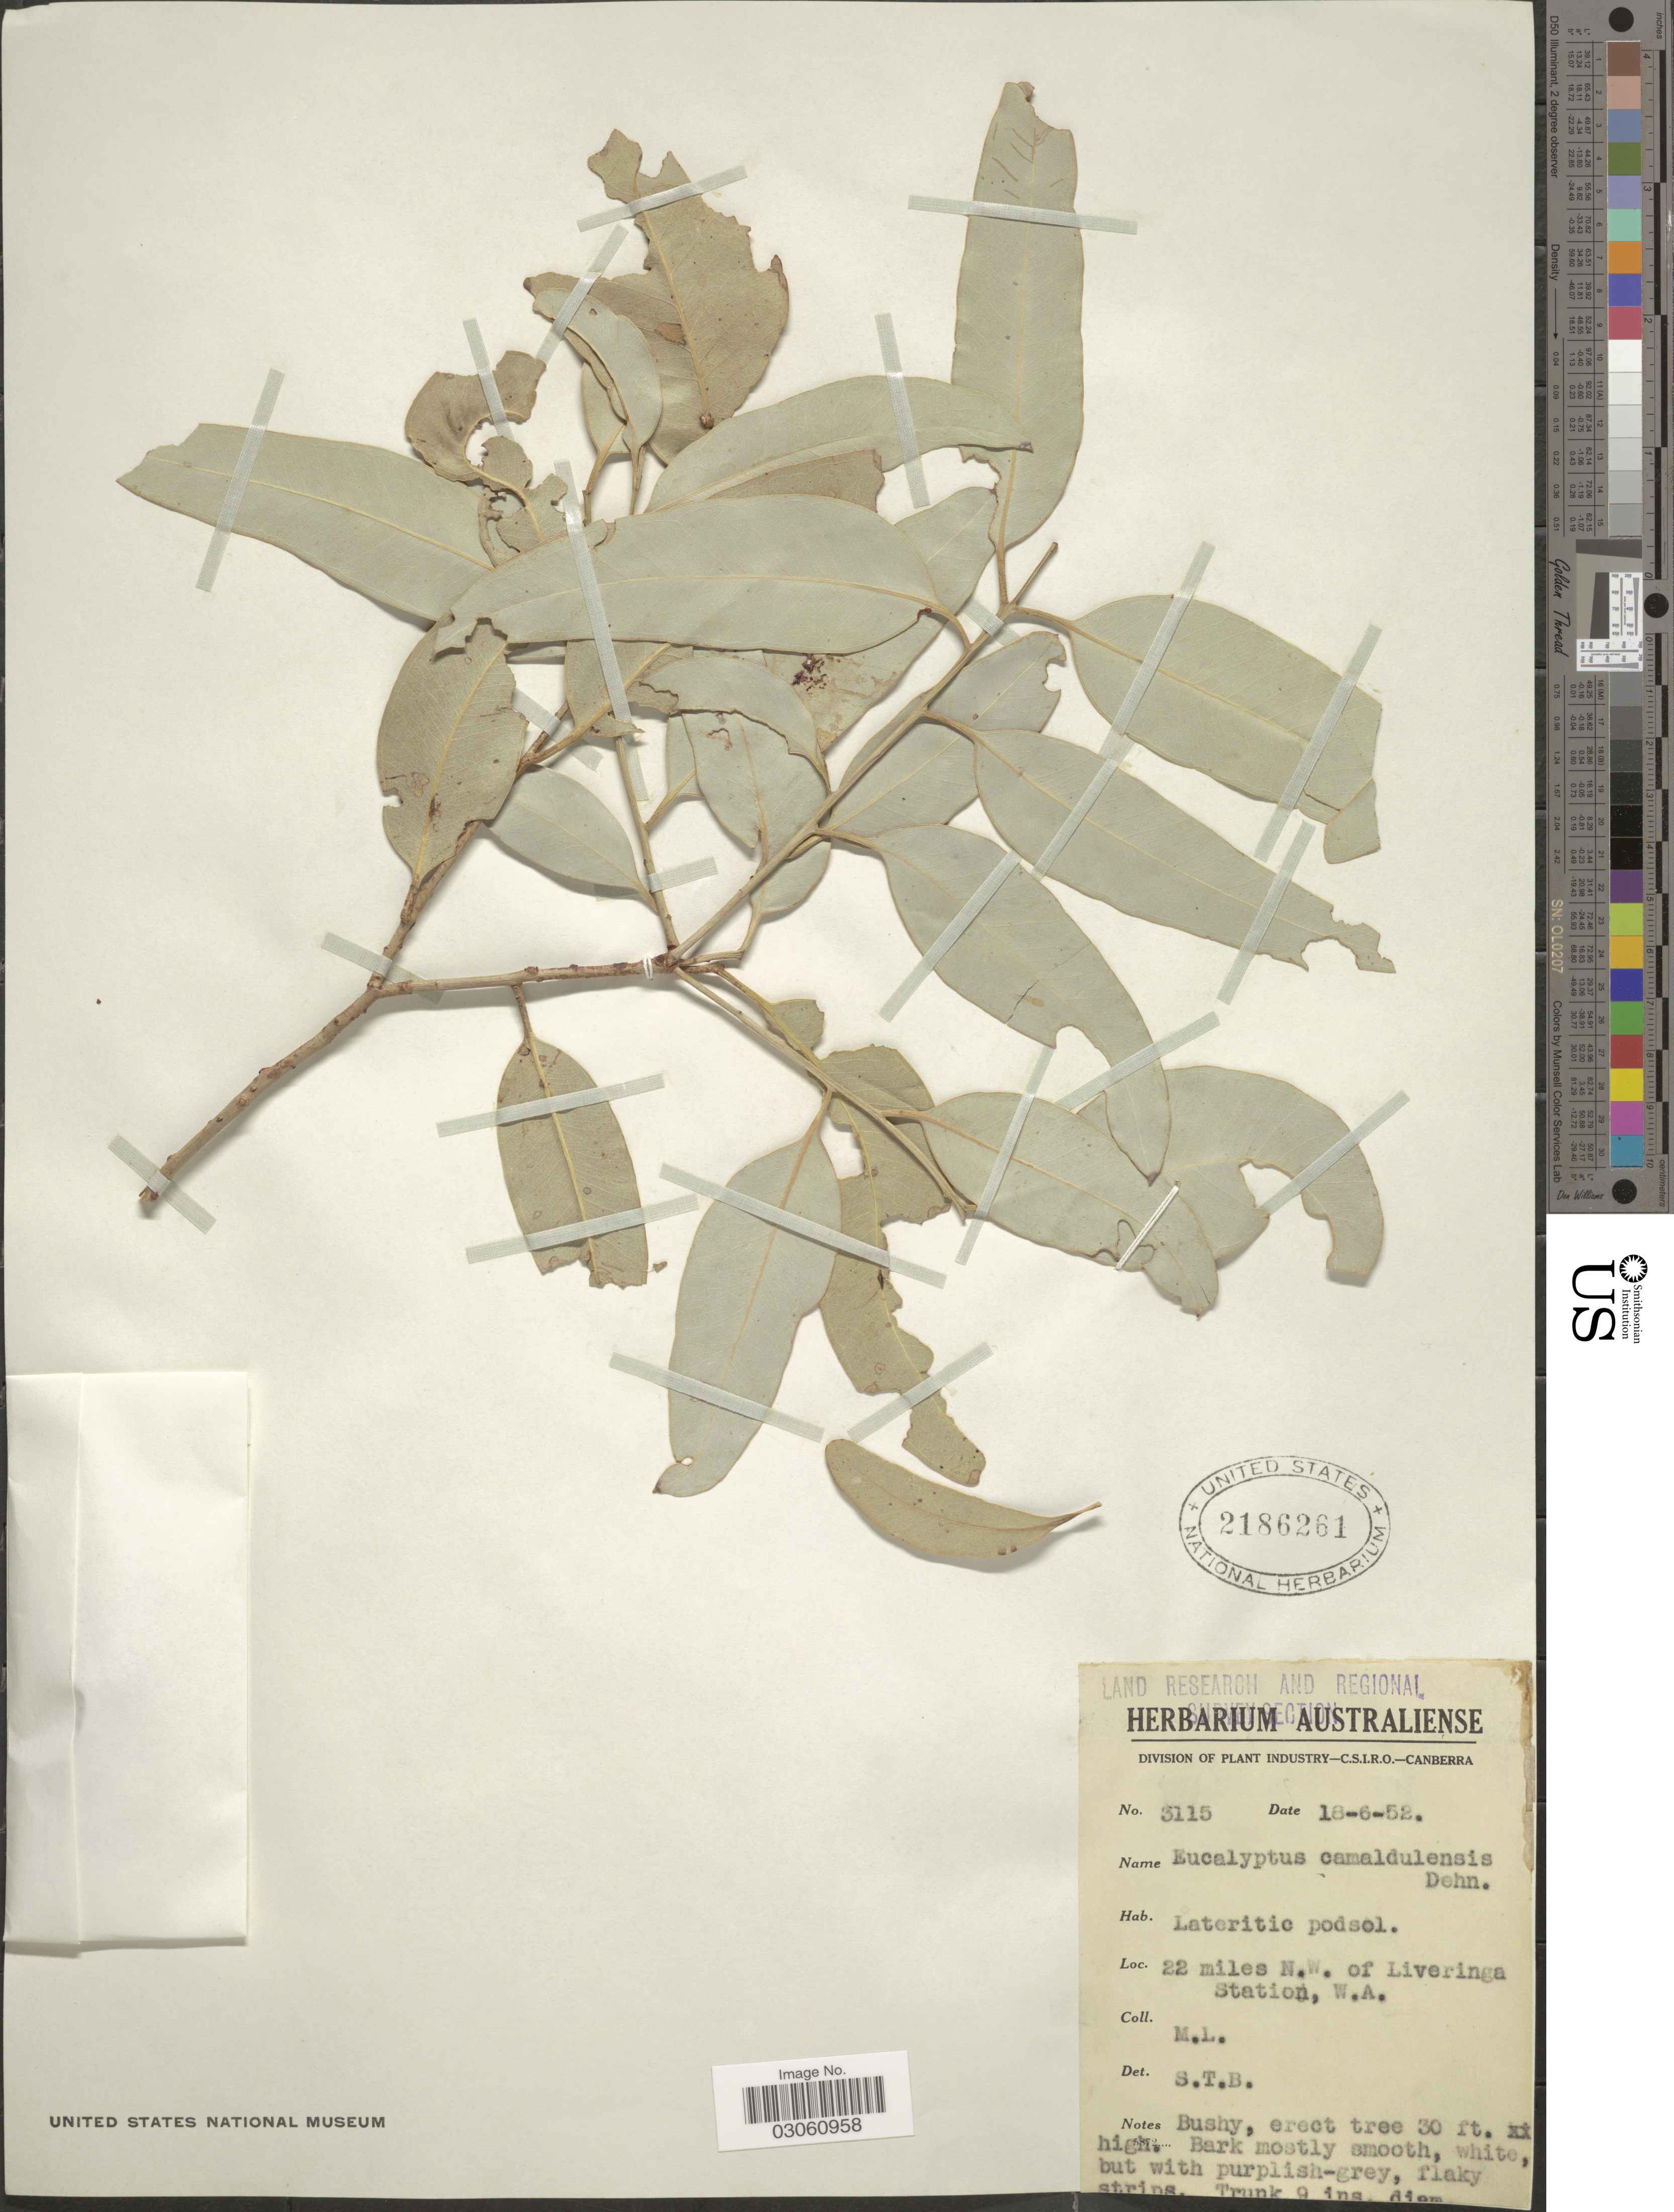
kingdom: Plantae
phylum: Tracheophyta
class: Magnoliopsida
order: Myrtales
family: Myrtaceae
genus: Eucalyptus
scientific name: Eucalyptus camaldulensis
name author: Dehnh.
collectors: M. L.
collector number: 3115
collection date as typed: Transcribed d/m/y: 18/6/52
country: Australia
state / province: Western Australia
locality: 22 miles N.W. of Liveringa Station, W. A.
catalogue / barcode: US 2186261